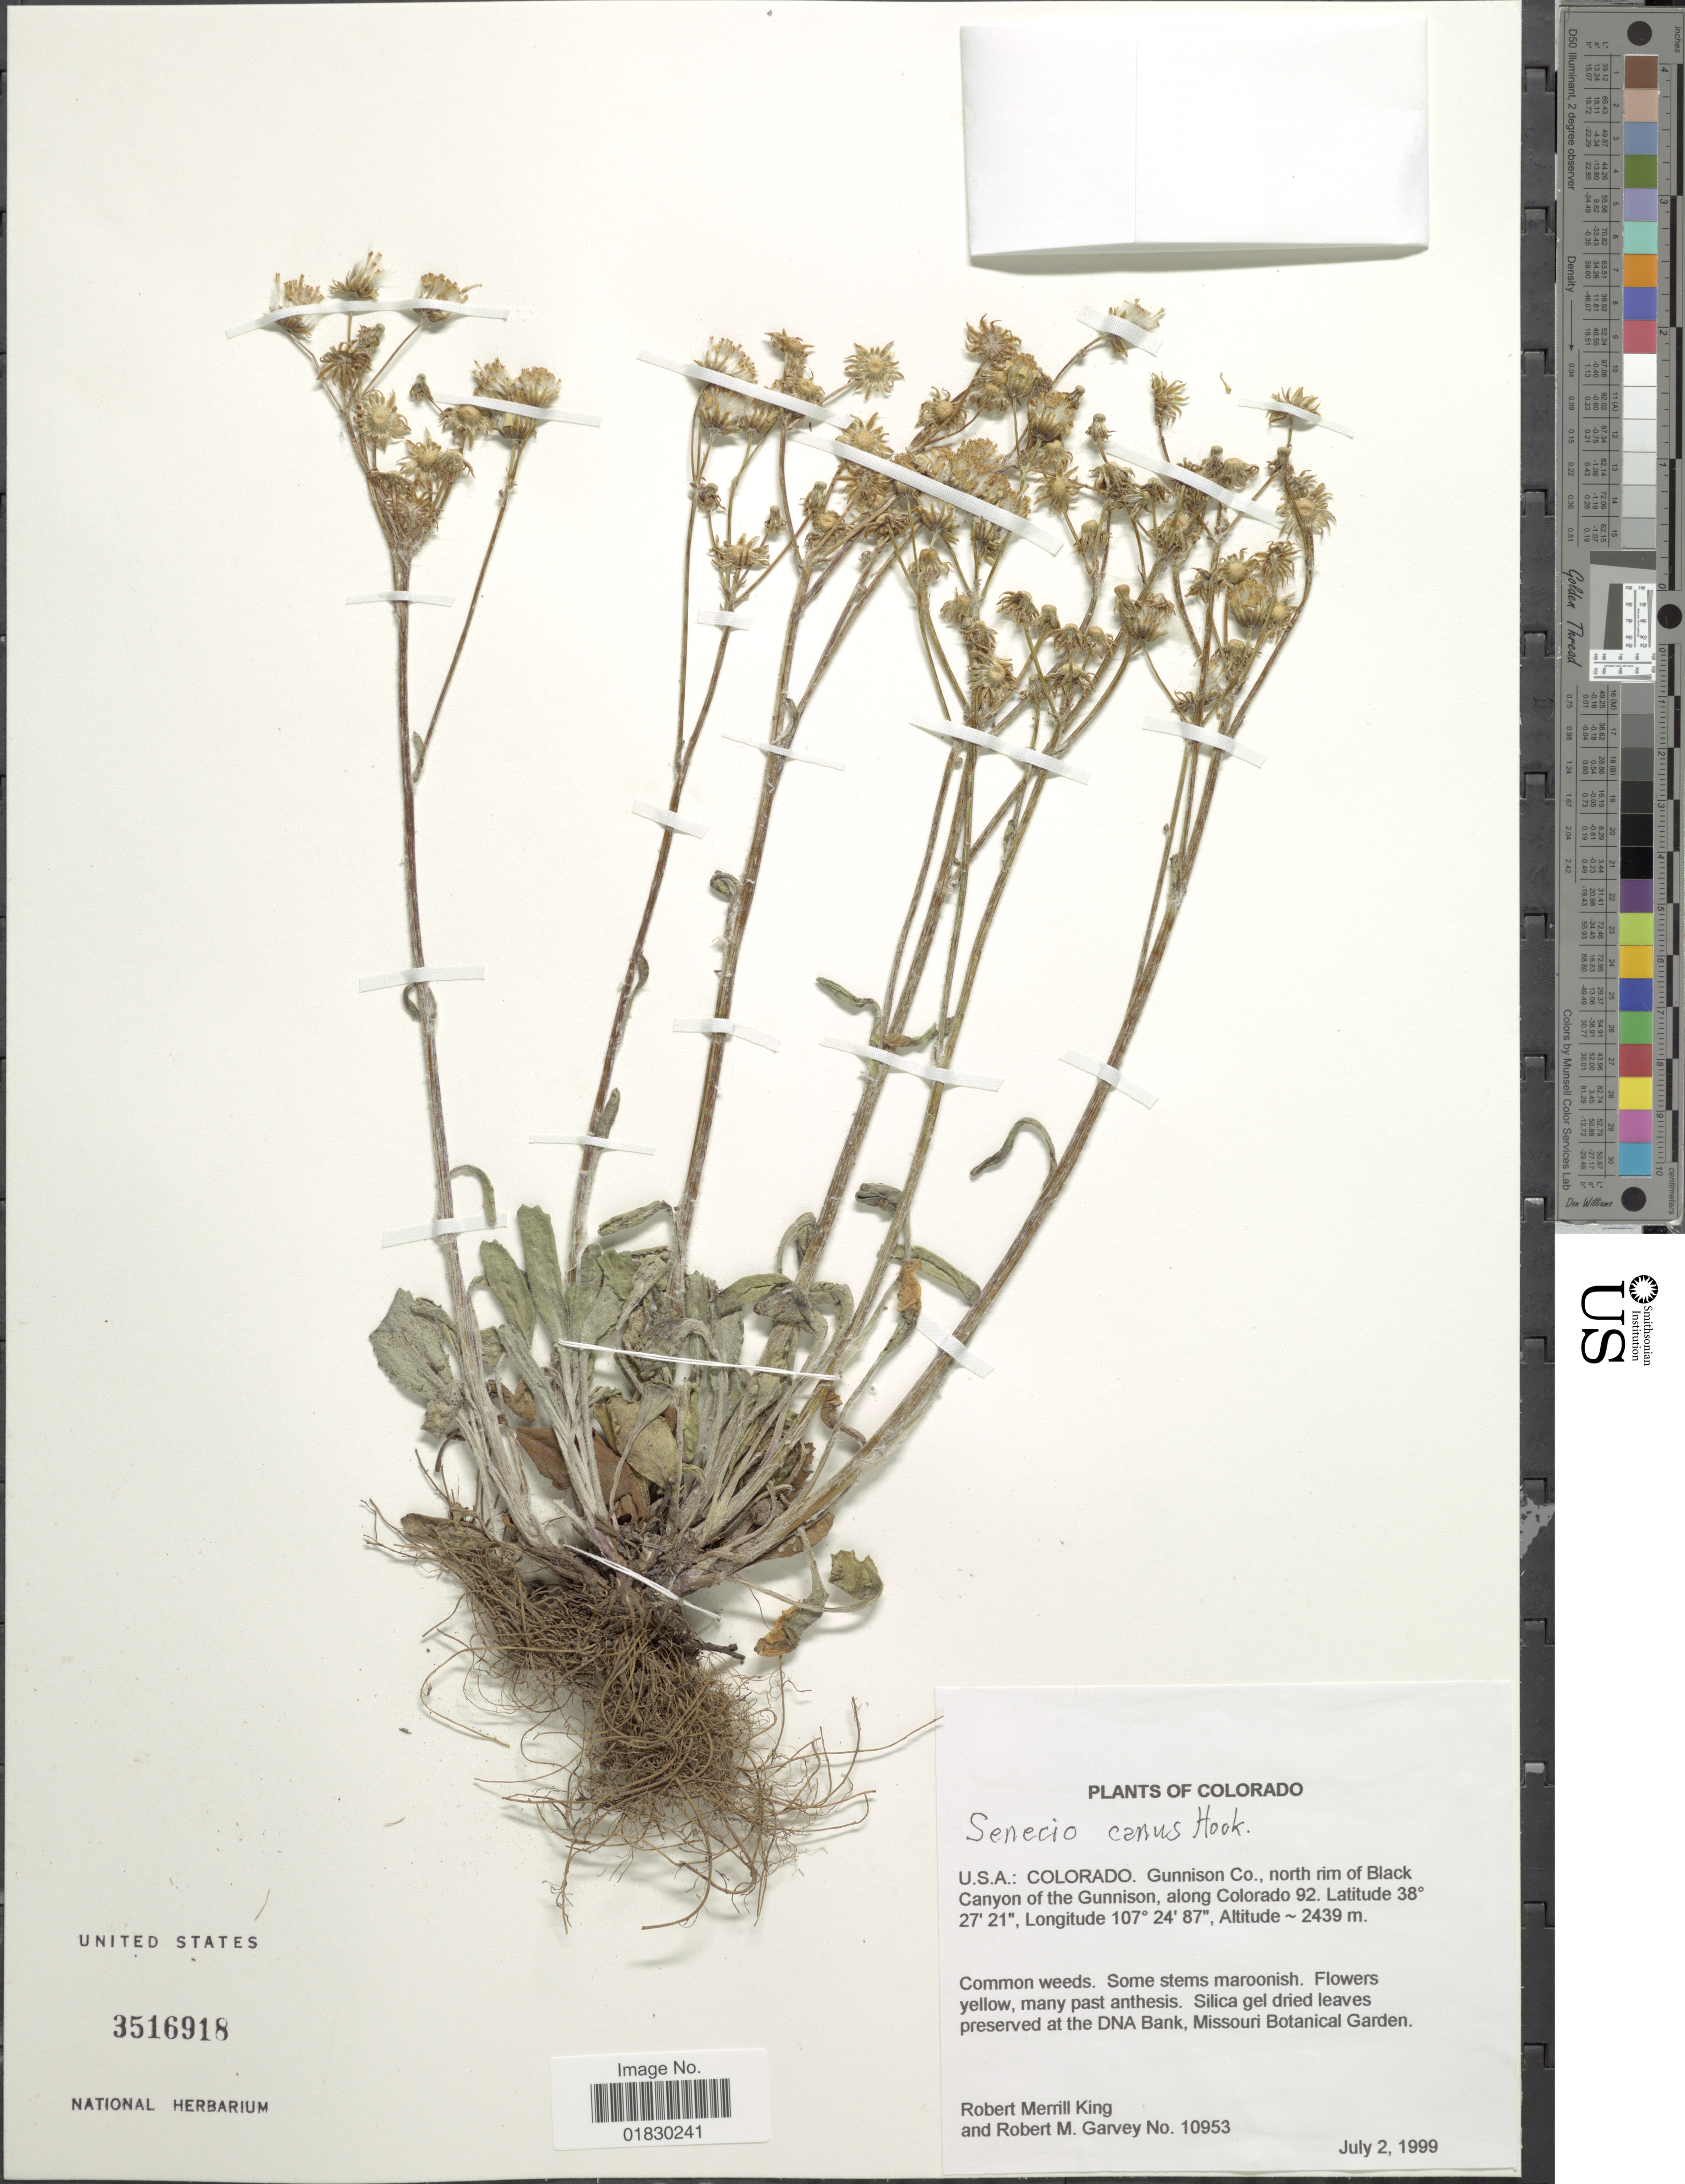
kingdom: Plantae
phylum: Tracheophyta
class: Magnoliopsida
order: Asterales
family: Asteraceae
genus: Packera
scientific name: Packera cana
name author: (Hook.) W.A. Weber & Á. Löve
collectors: R. M. King & R. Garvey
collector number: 10953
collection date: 1999-07-02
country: United States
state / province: Colorado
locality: U. S. A. : Colorado, Gunnison Co., north rim of Black Canyon of the Gunnison, along Colorado 92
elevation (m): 2439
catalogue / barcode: US 3516918